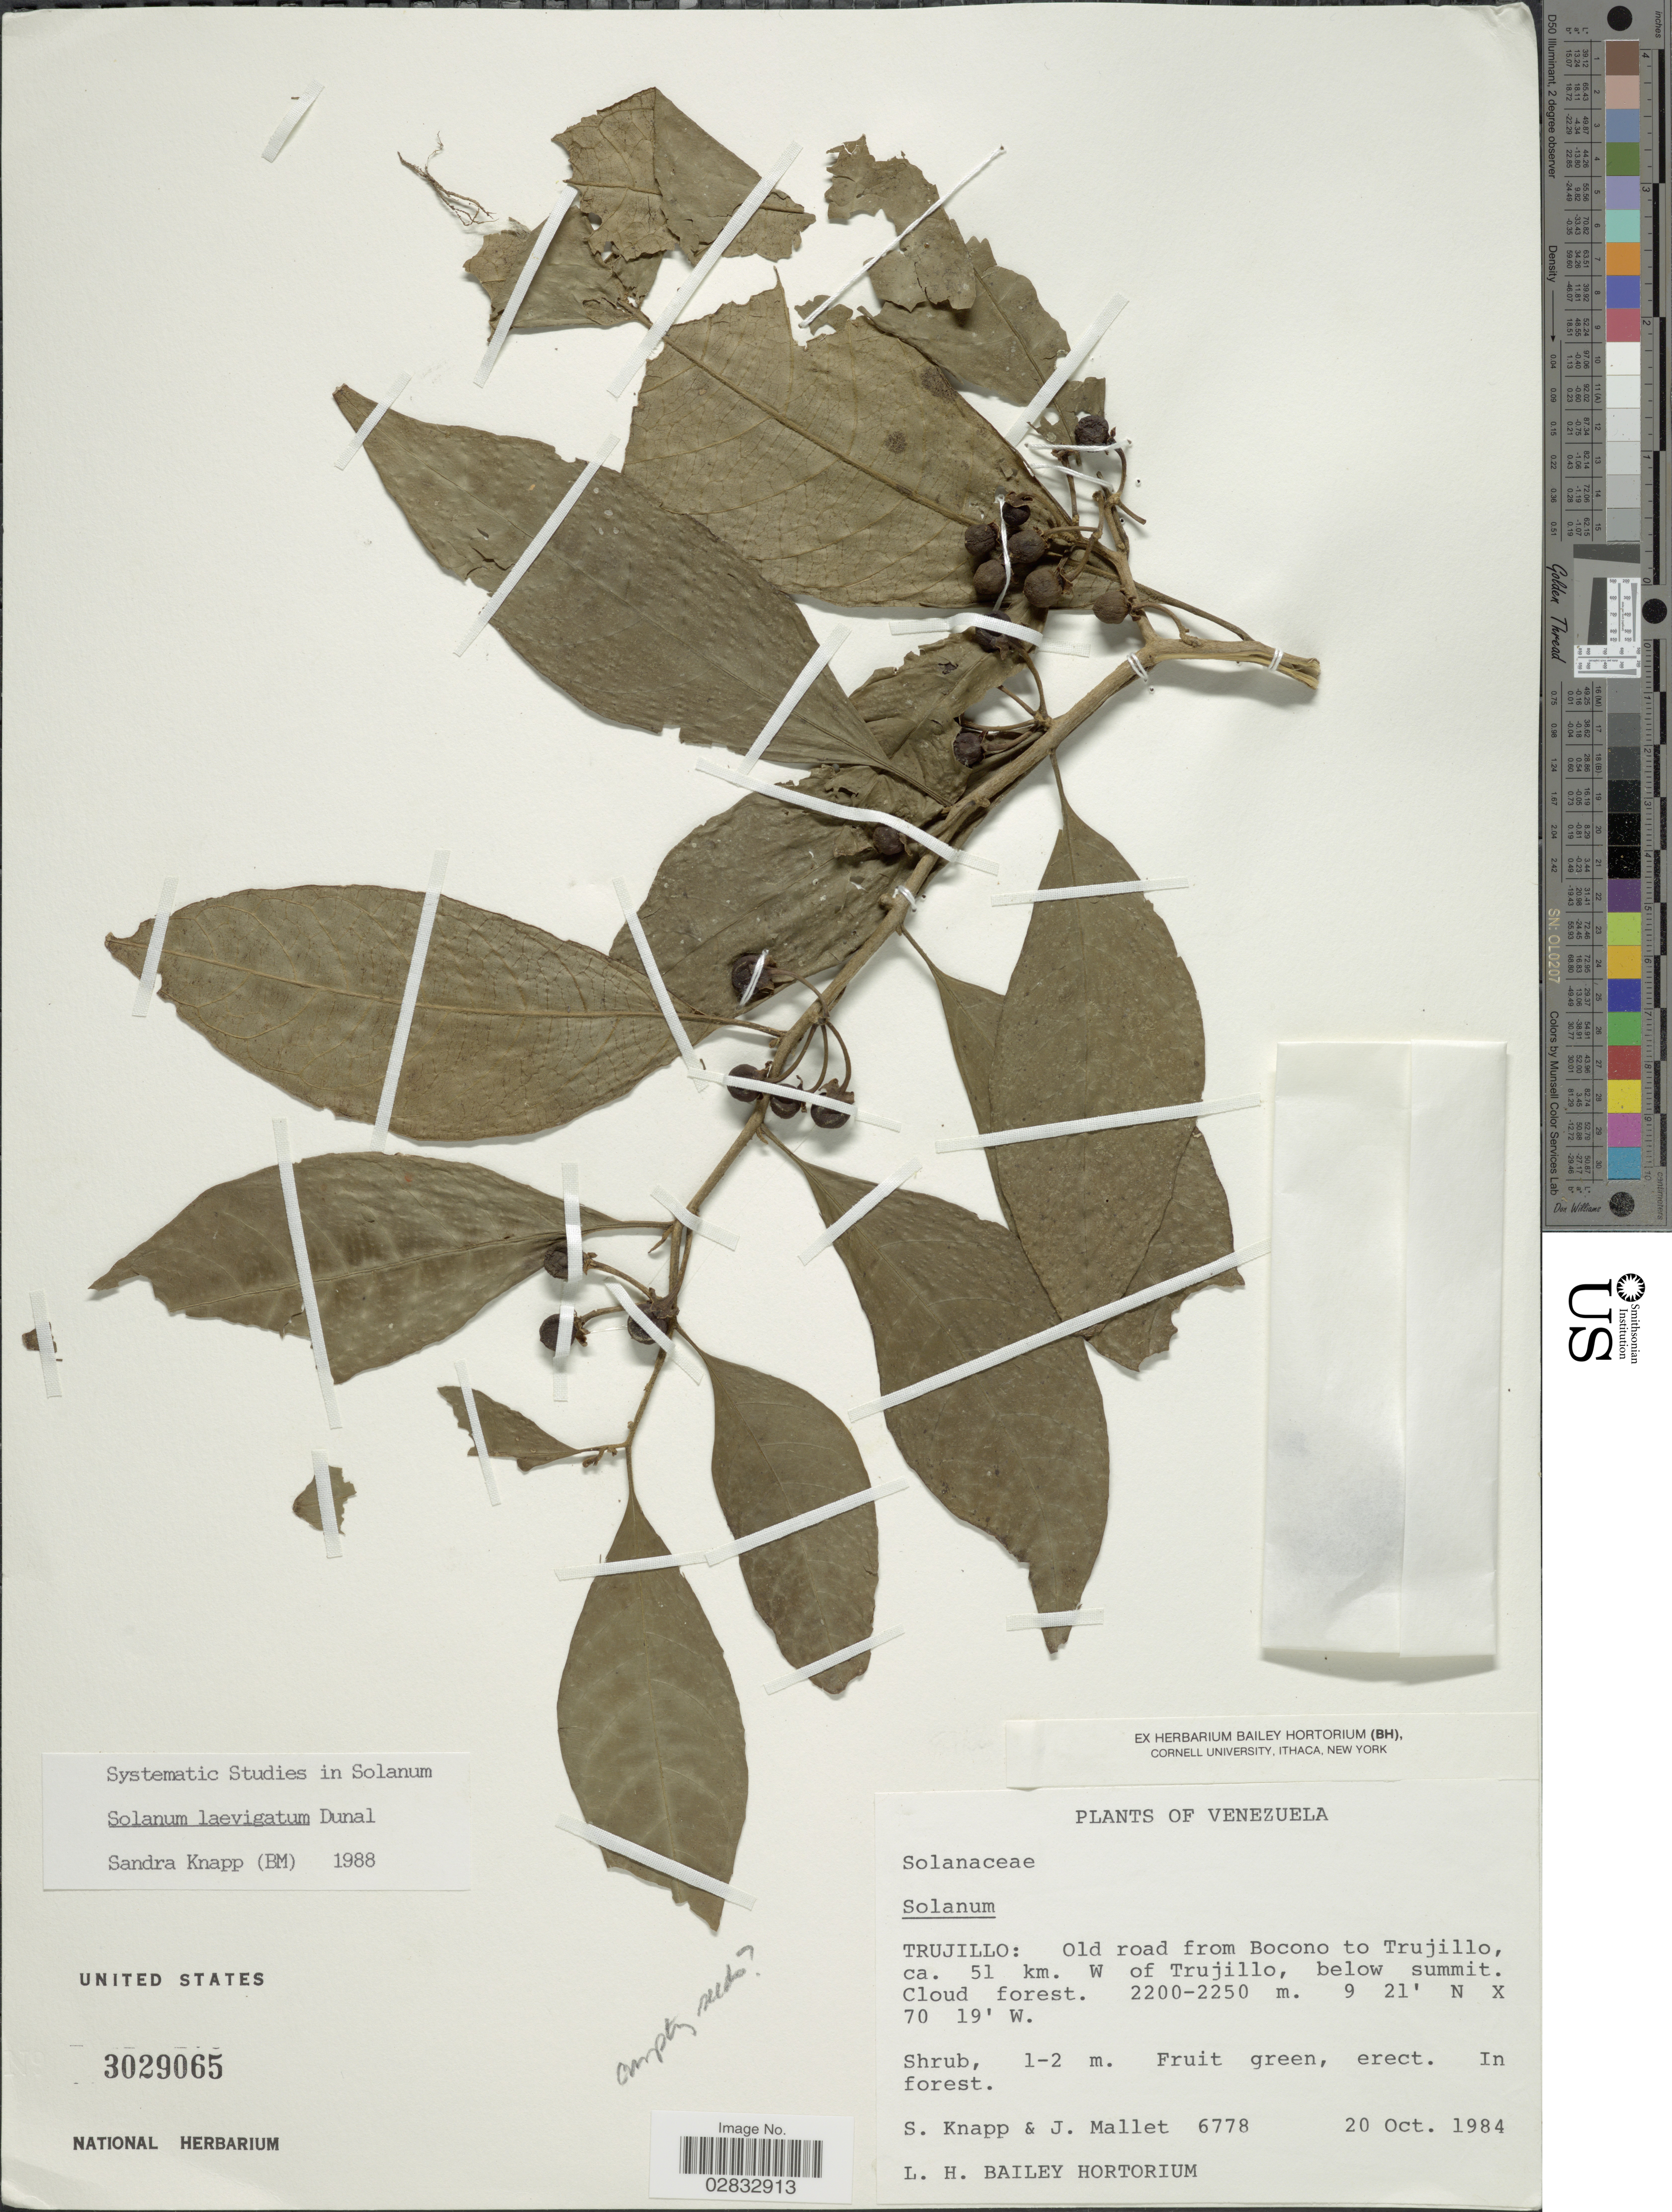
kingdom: Plantae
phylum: Tracheophyta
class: Magnoliopsida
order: Solanales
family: Solanaceae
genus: Solanum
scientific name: Solanum cornifolium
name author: Dunal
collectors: S. Knapp & J. Mallet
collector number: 6778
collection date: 1984-10-20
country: Venezuela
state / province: Trujillo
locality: Old road from Bocono to Trujillo, ca. 51 km. W of Trujillo, below summit.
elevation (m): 2200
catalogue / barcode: US 3029065